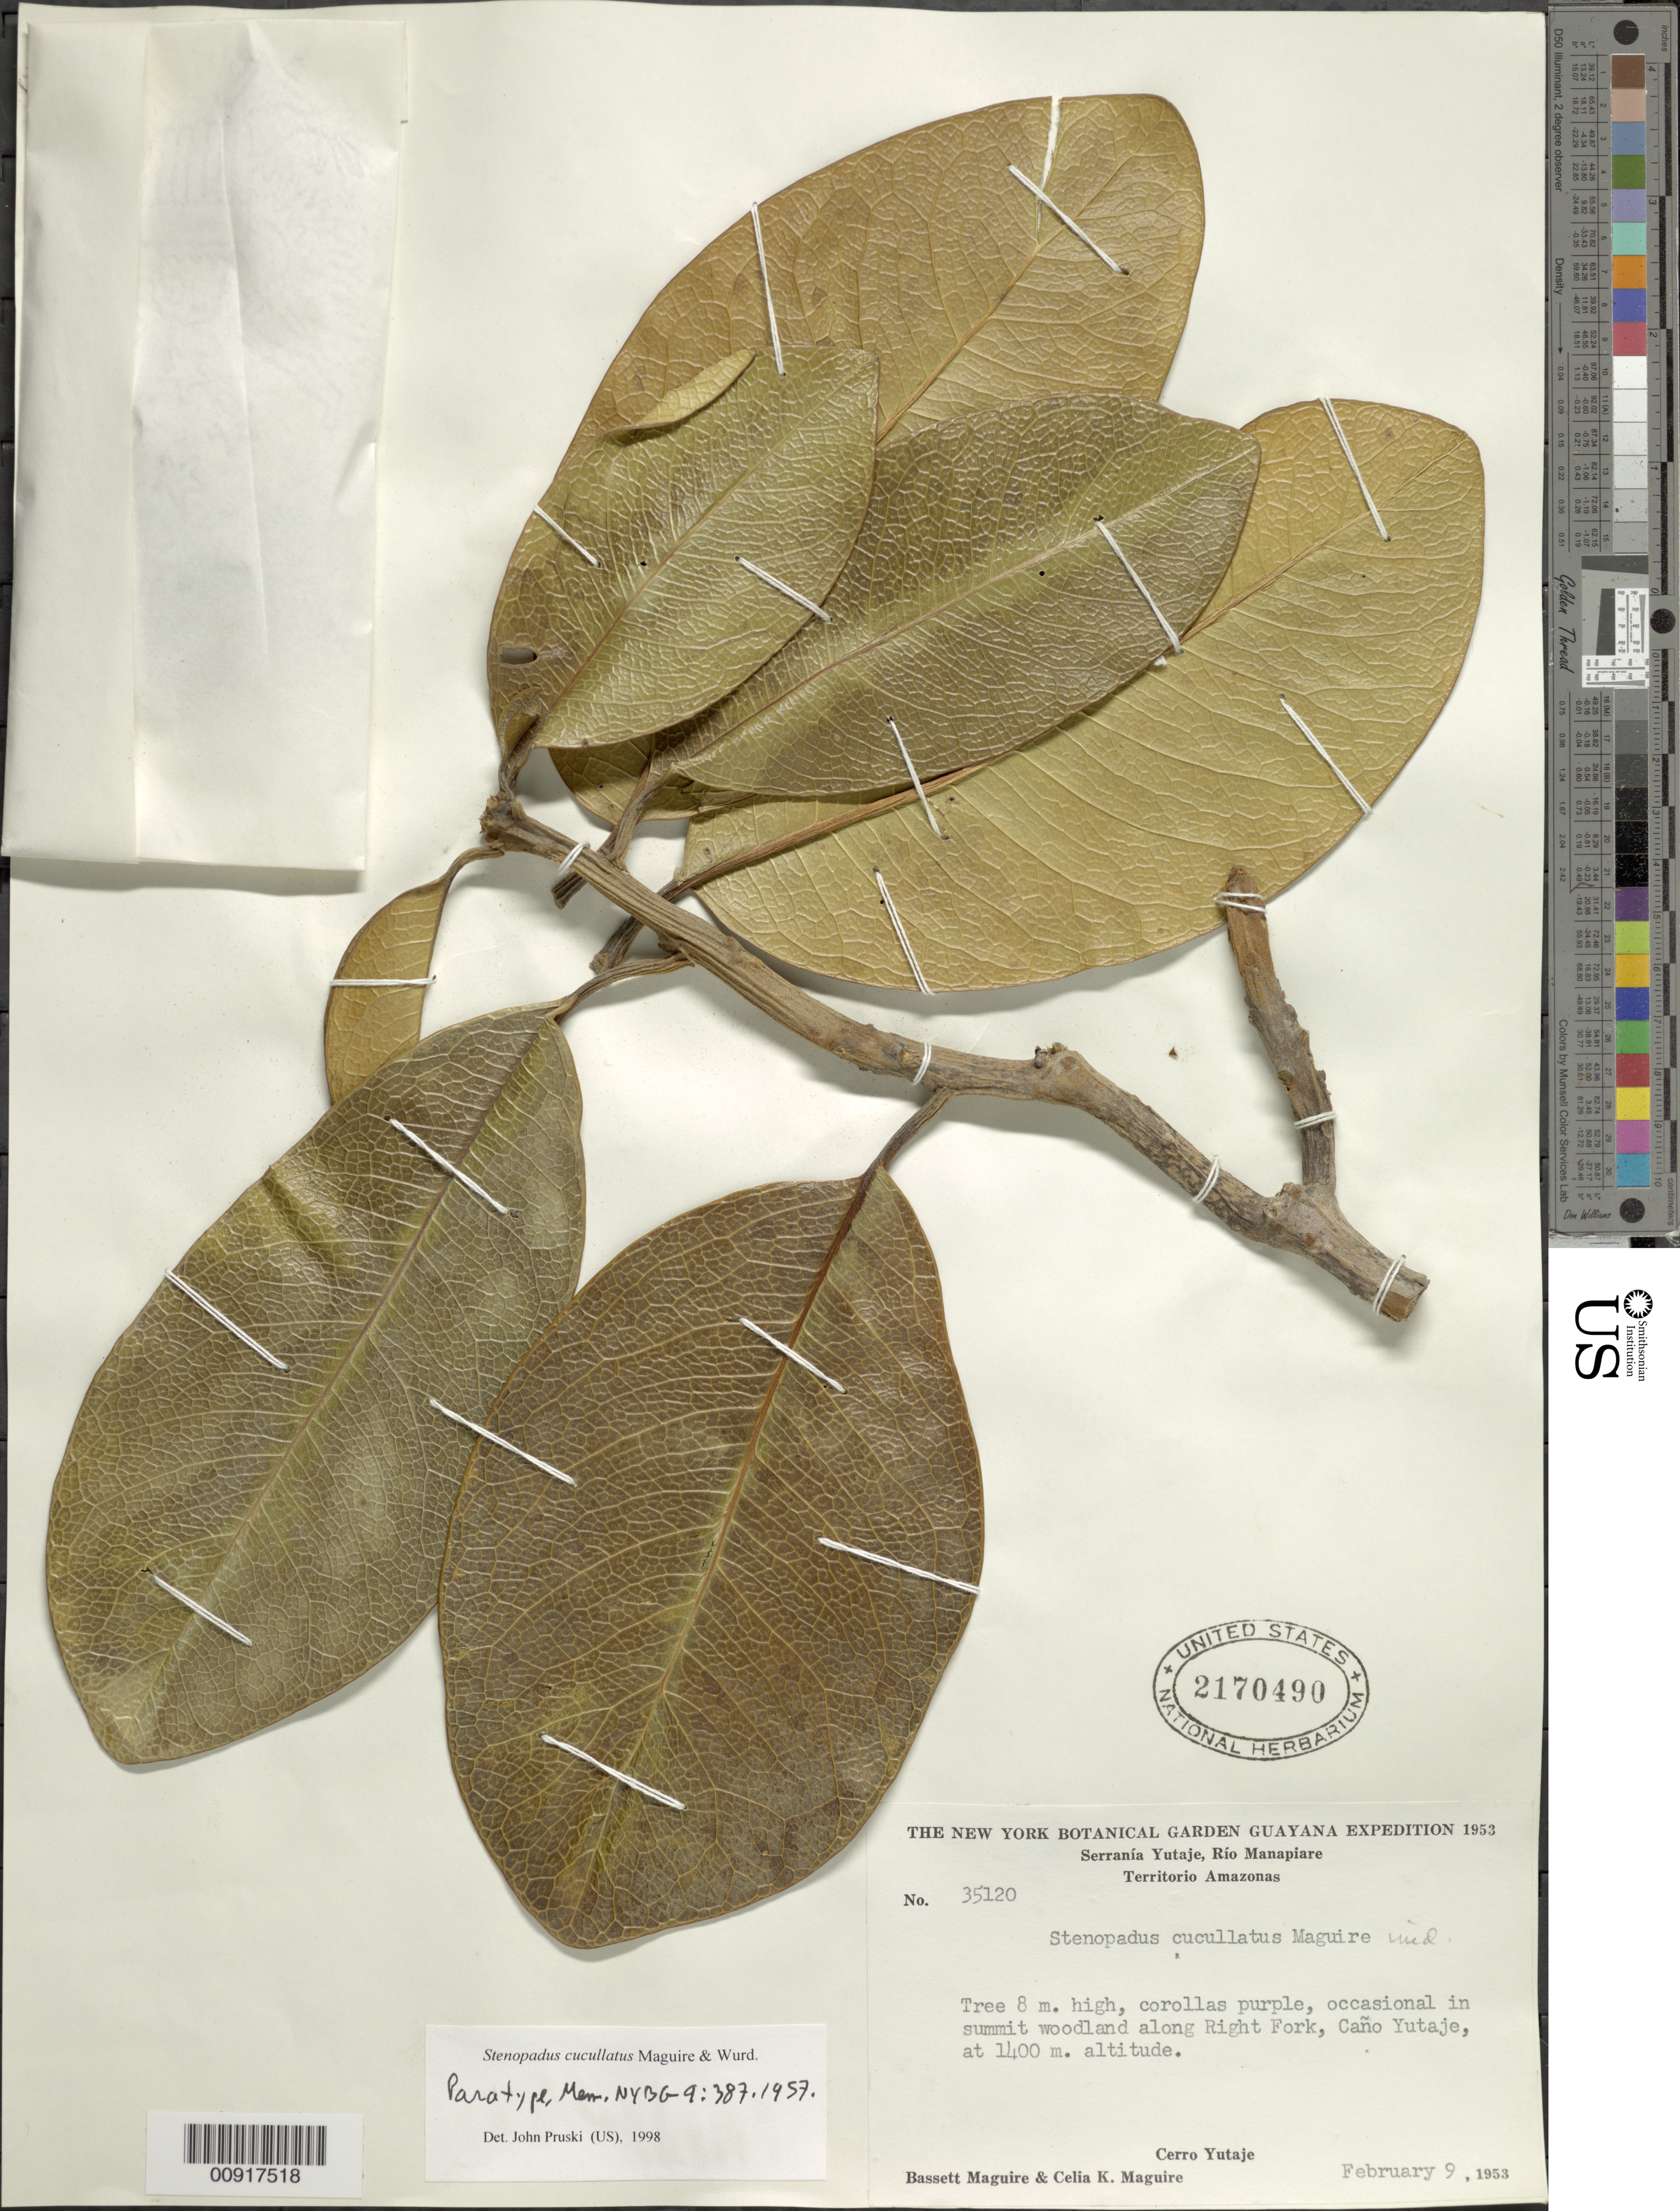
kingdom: Plantae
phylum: Tracheophyta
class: Magnoliopsida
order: Asterales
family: Asteraceae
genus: Stenopadus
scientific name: Stenopadus cucullatus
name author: Maguire & Wurdack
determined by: Pruski, J. F.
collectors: B. Maguire & C. K. Maguire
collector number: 35120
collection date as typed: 9-Feb-53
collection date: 1953-02-09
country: Venezuela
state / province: Amazonas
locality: Serranía Yutajé, Caño Yutajé, Río Manapiare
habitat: Summit woodland along caño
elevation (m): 1400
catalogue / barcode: US 2170490